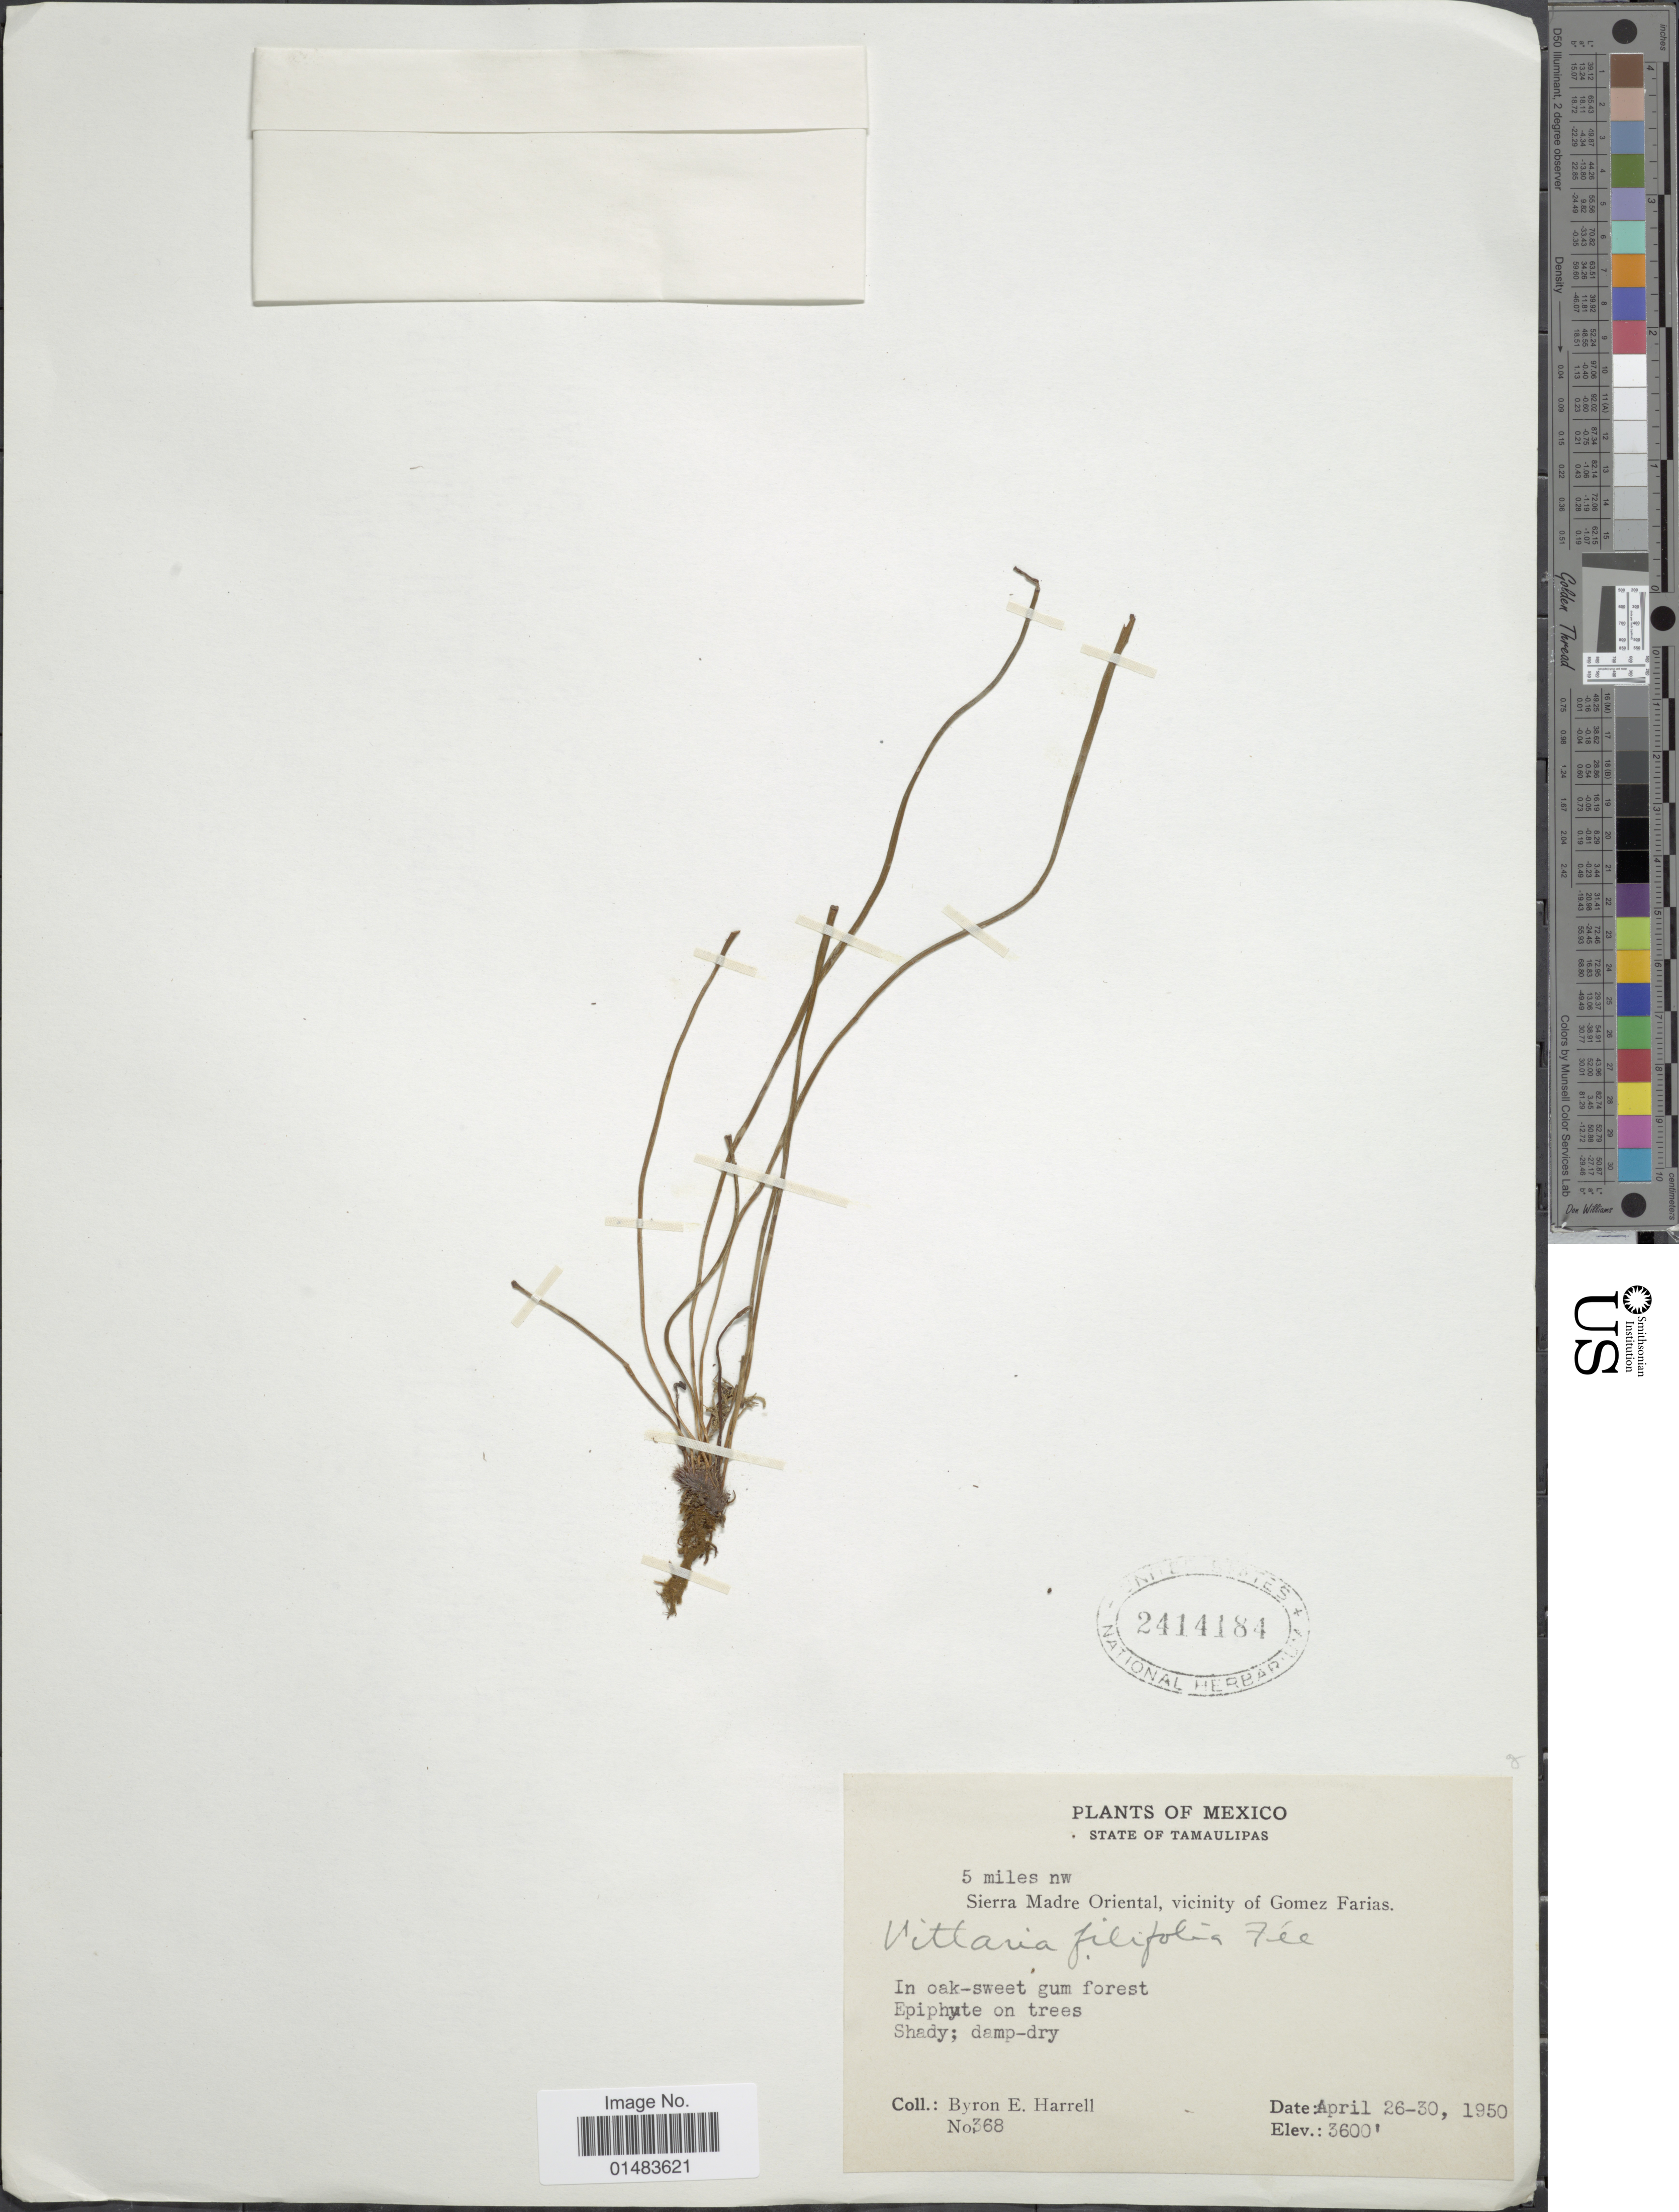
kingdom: Plantae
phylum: Tracheophyta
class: Polypodiopsida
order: Polypodiales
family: Pteridaceae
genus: Vittaria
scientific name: Vittaria graminifolia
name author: Kaulf.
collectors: B. Harrell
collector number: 368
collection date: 1950-04-26/1950-04-30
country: Mexico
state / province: Tamaulipas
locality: Mexico, 5 miles nw SIerra Madre Oriental, vicinity of Gomez Farias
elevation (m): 1097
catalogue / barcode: US 2414184